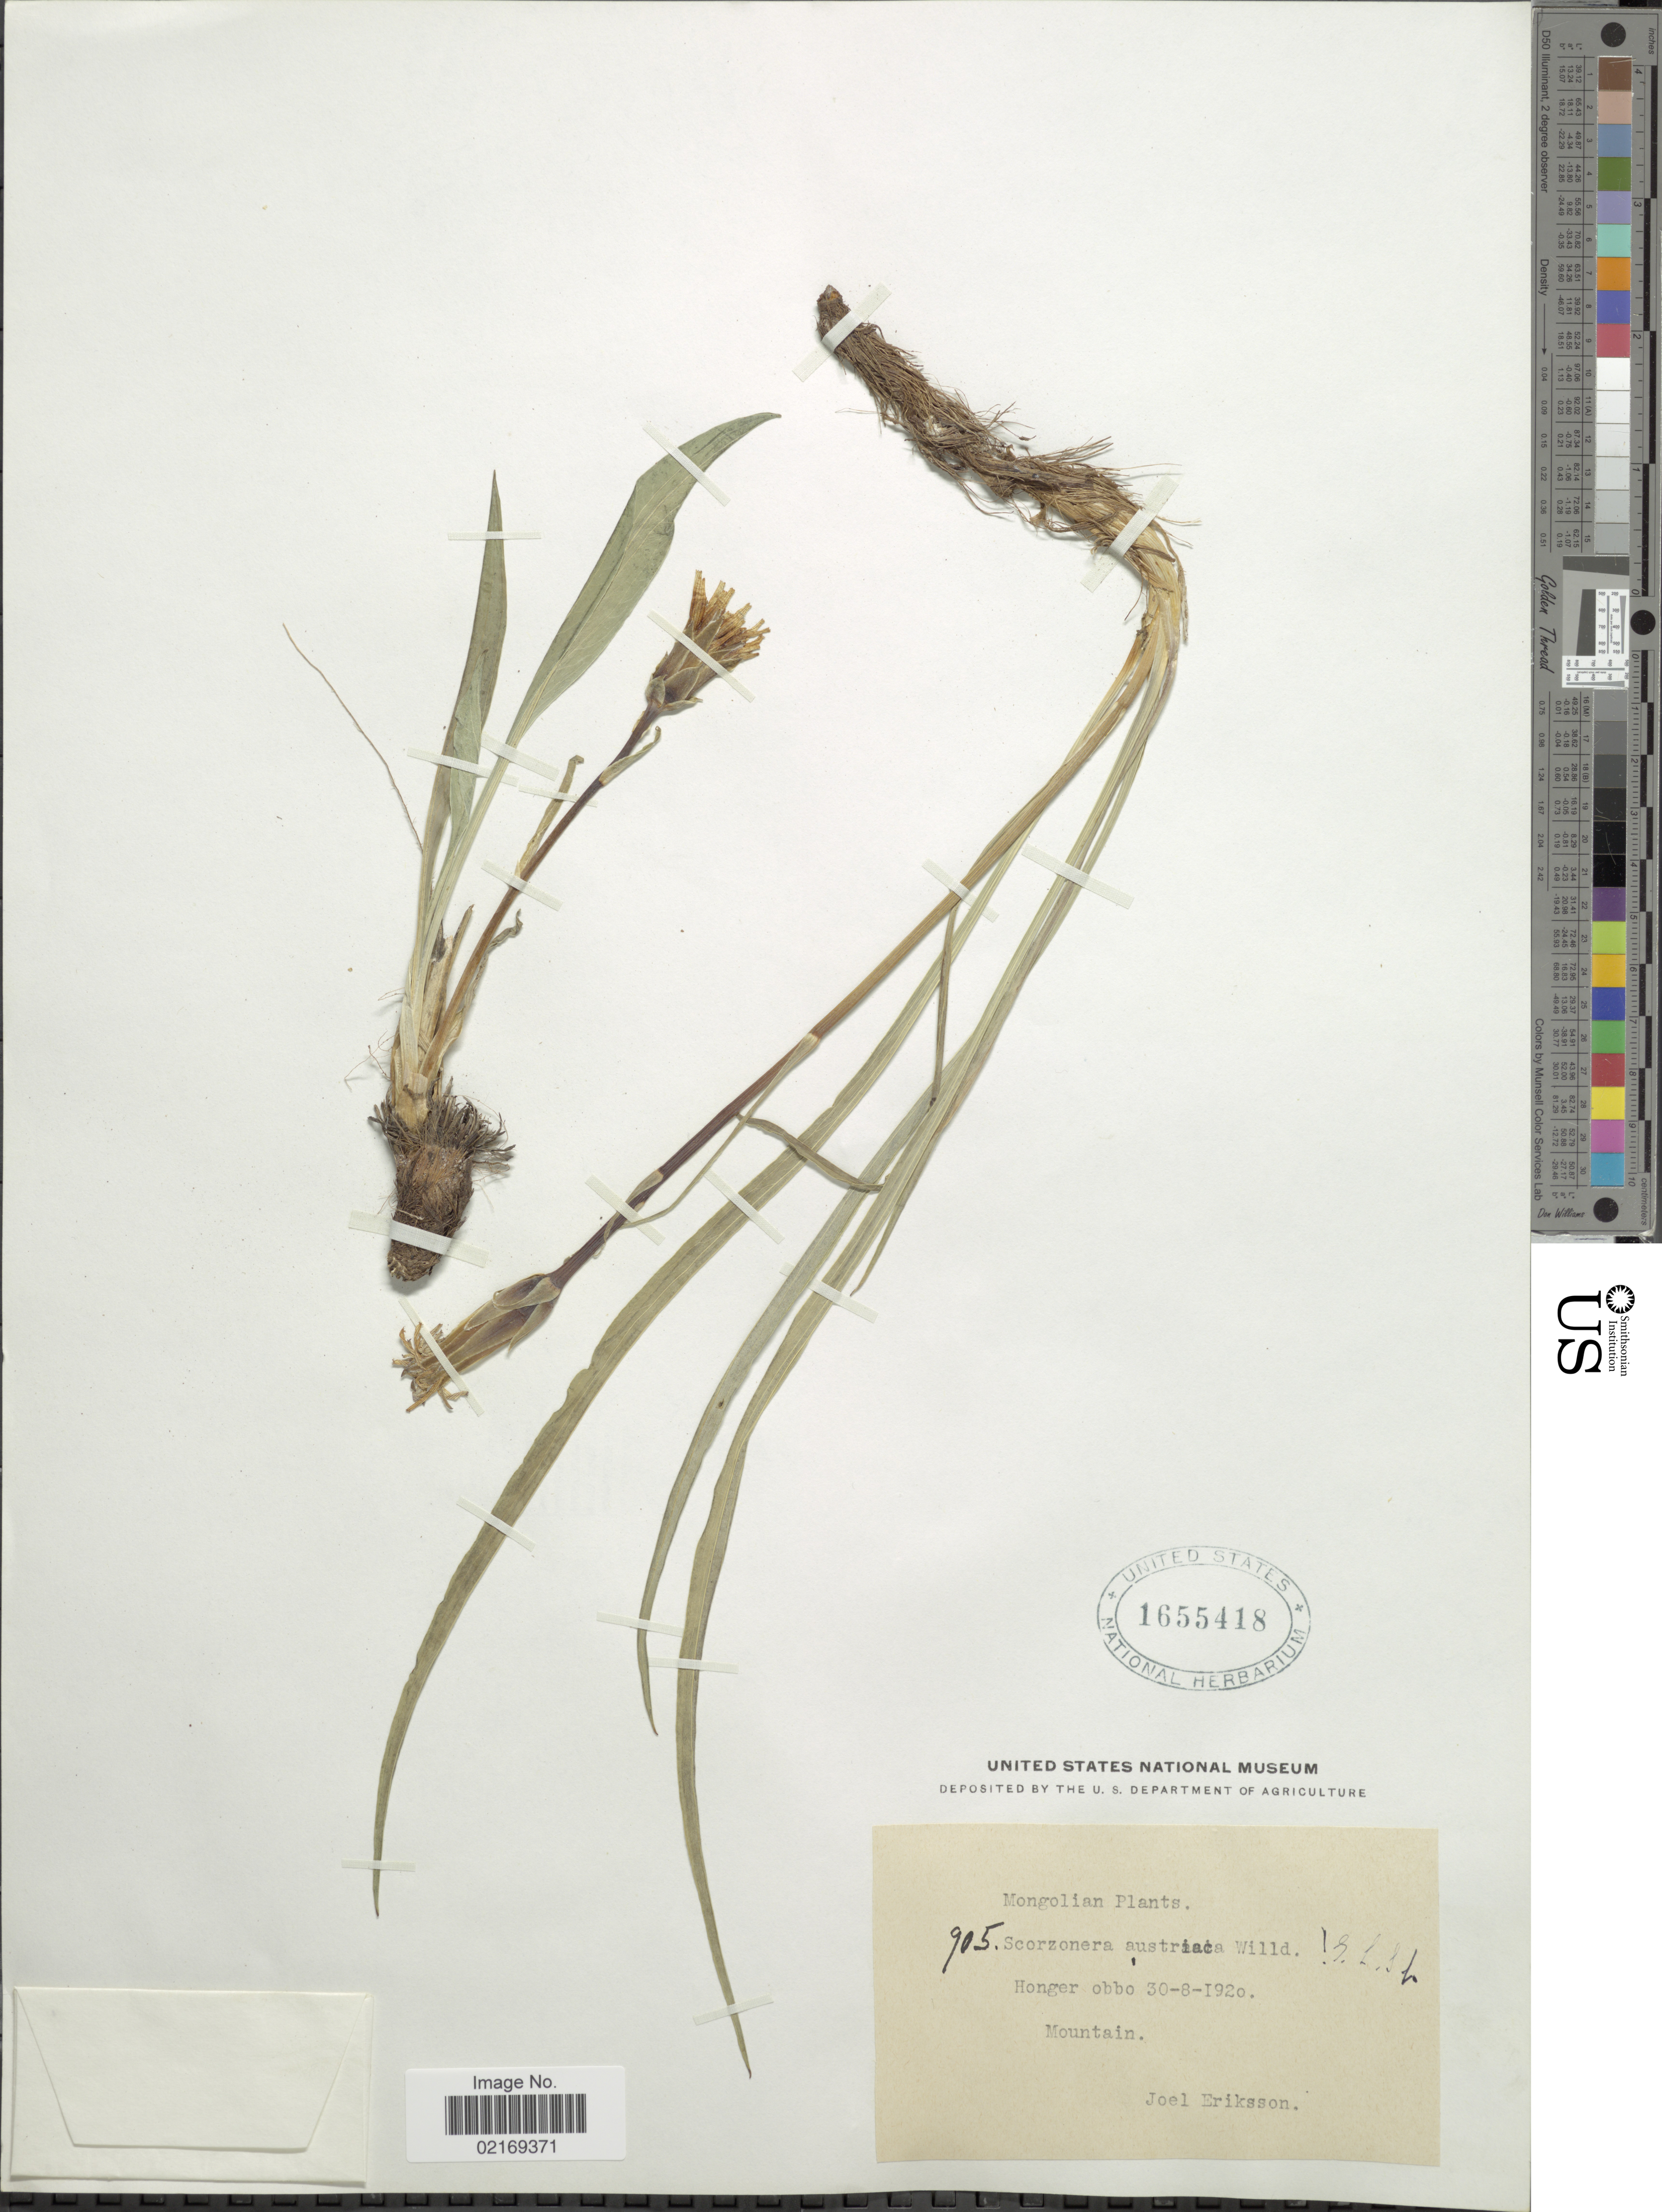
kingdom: Plantae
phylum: Tracheophyta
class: Magnoliopsida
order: Asterales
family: Asteraceae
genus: Scorzonera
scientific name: Scorzonera austriaca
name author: Willd.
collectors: J. Eriksson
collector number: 905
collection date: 1920-08-30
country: Mongolia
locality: Hongor obbo, Mountain.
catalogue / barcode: US 1655418